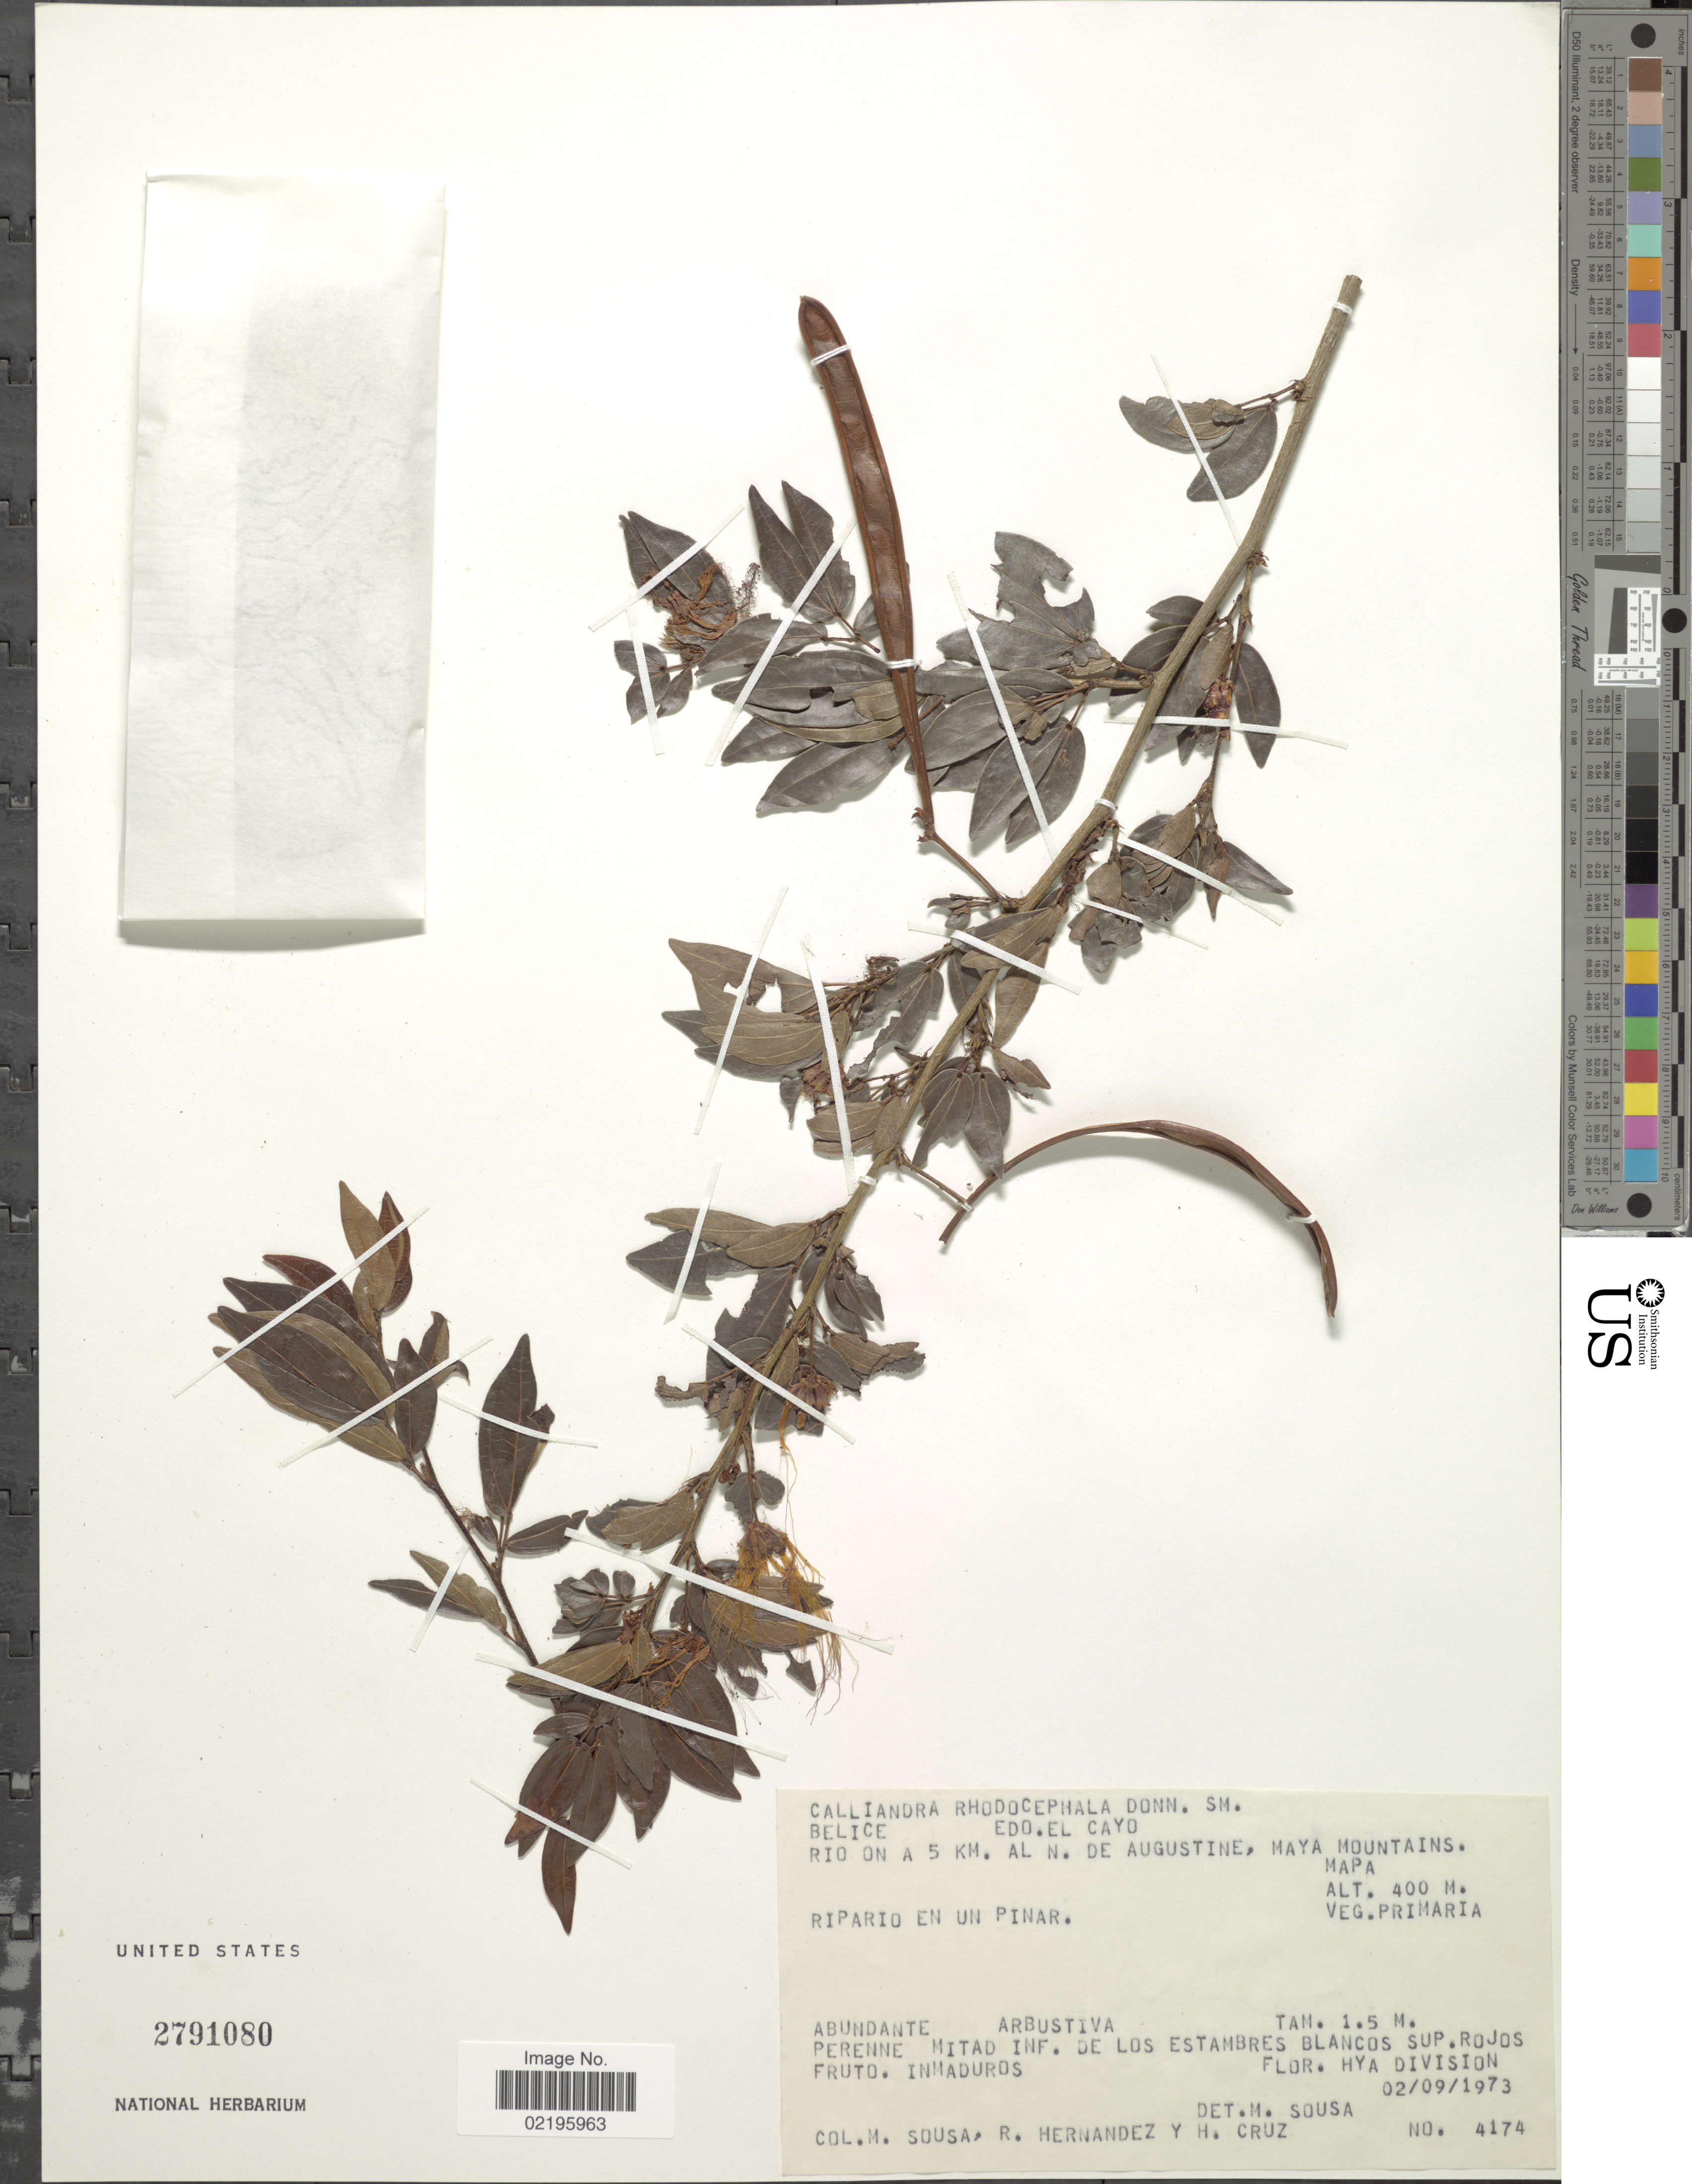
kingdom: Plantae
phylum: Tracheophyta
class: Magnoliopsida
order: Fabales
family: Fabaceae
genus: Calliandra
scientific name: Calliandra rhodocephala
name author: Donn. Sm.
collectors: M. Sousa, R. Hernandez M. & H. Cruz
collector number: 4174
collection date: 1973-09-02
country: Belize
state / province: Cayo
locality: Rio on a 5 km al N. de Augustine, Maya Mountains, Mapa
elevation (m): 400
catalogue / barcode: US 2791080